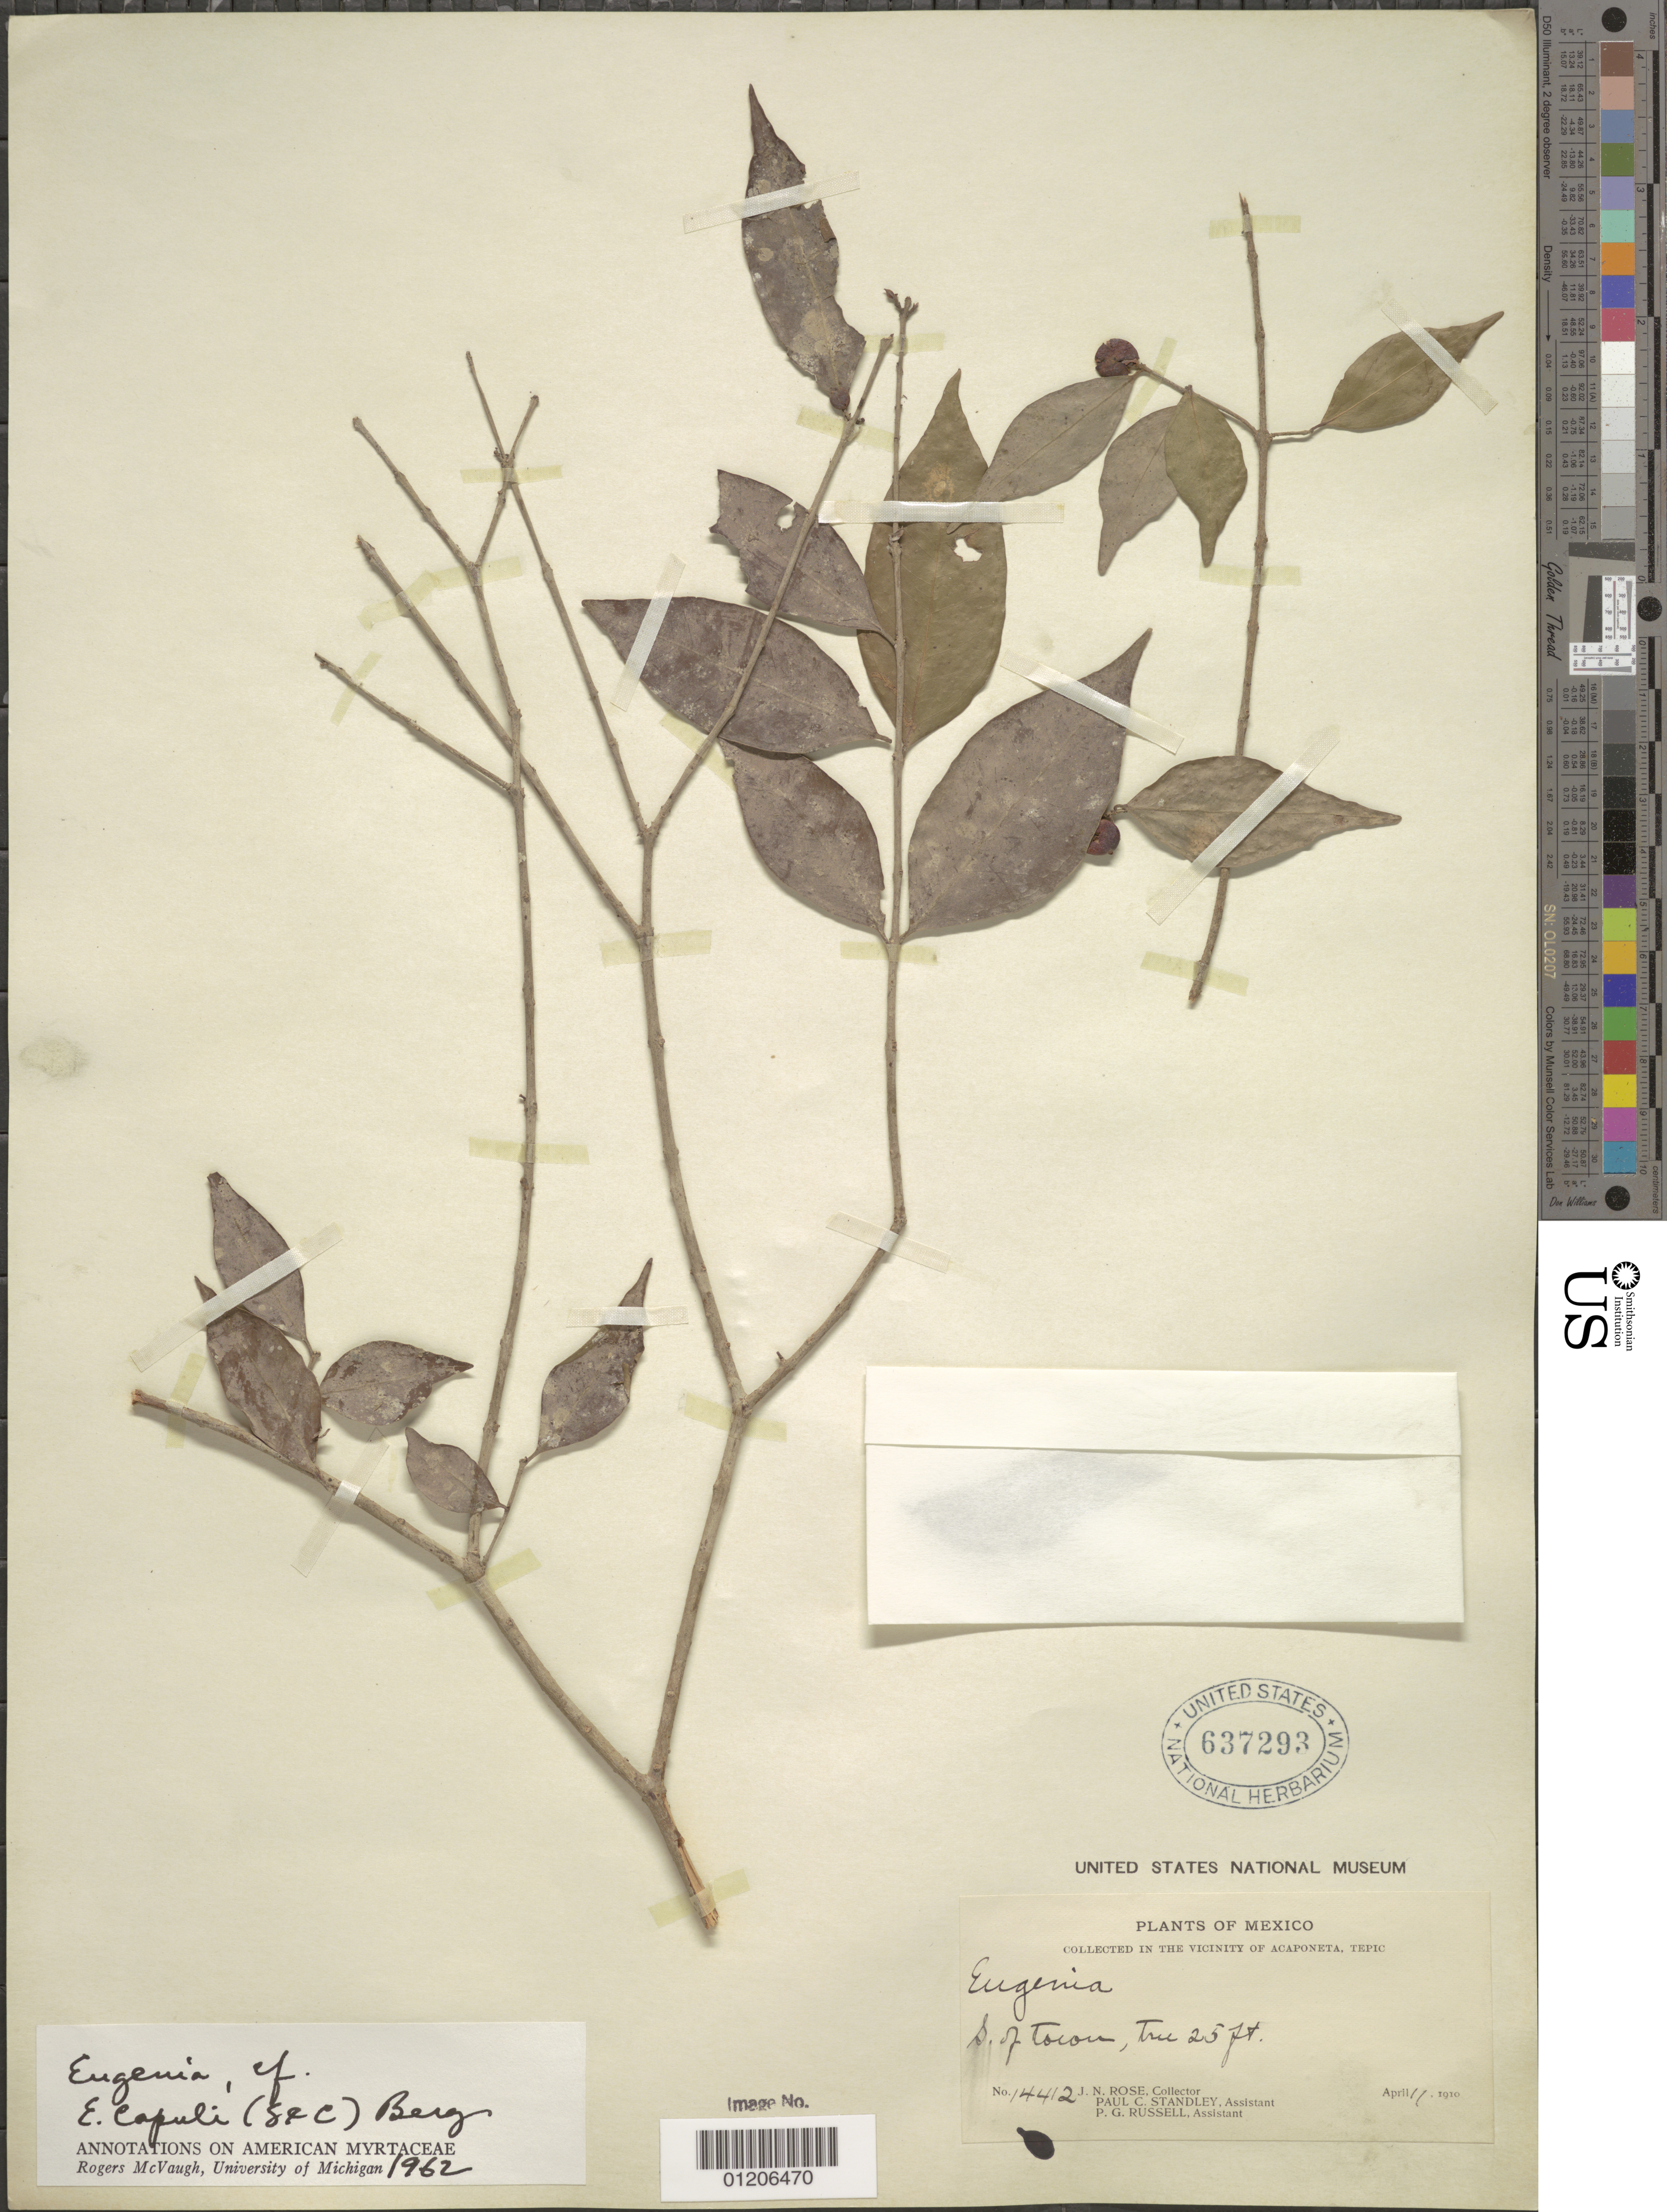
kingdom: Plantae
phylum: Tracheophyta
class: Magnoliopsida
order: Myrtales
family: Myrtaceae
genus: Eugenia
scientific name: Eugenia capuli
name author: (Schltdl. & Cham.) Hook. & Arn.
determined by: McVaugh, R.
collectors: J. N. Rose, P. C. Standley & P. G. Russell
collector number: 14412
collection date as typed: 11 Apr 1910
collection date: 1910-04-11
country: Mexico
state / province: Nayarit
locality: Vicinity of Acaponeta, Tepic. South of Town.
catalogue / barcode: US 637293